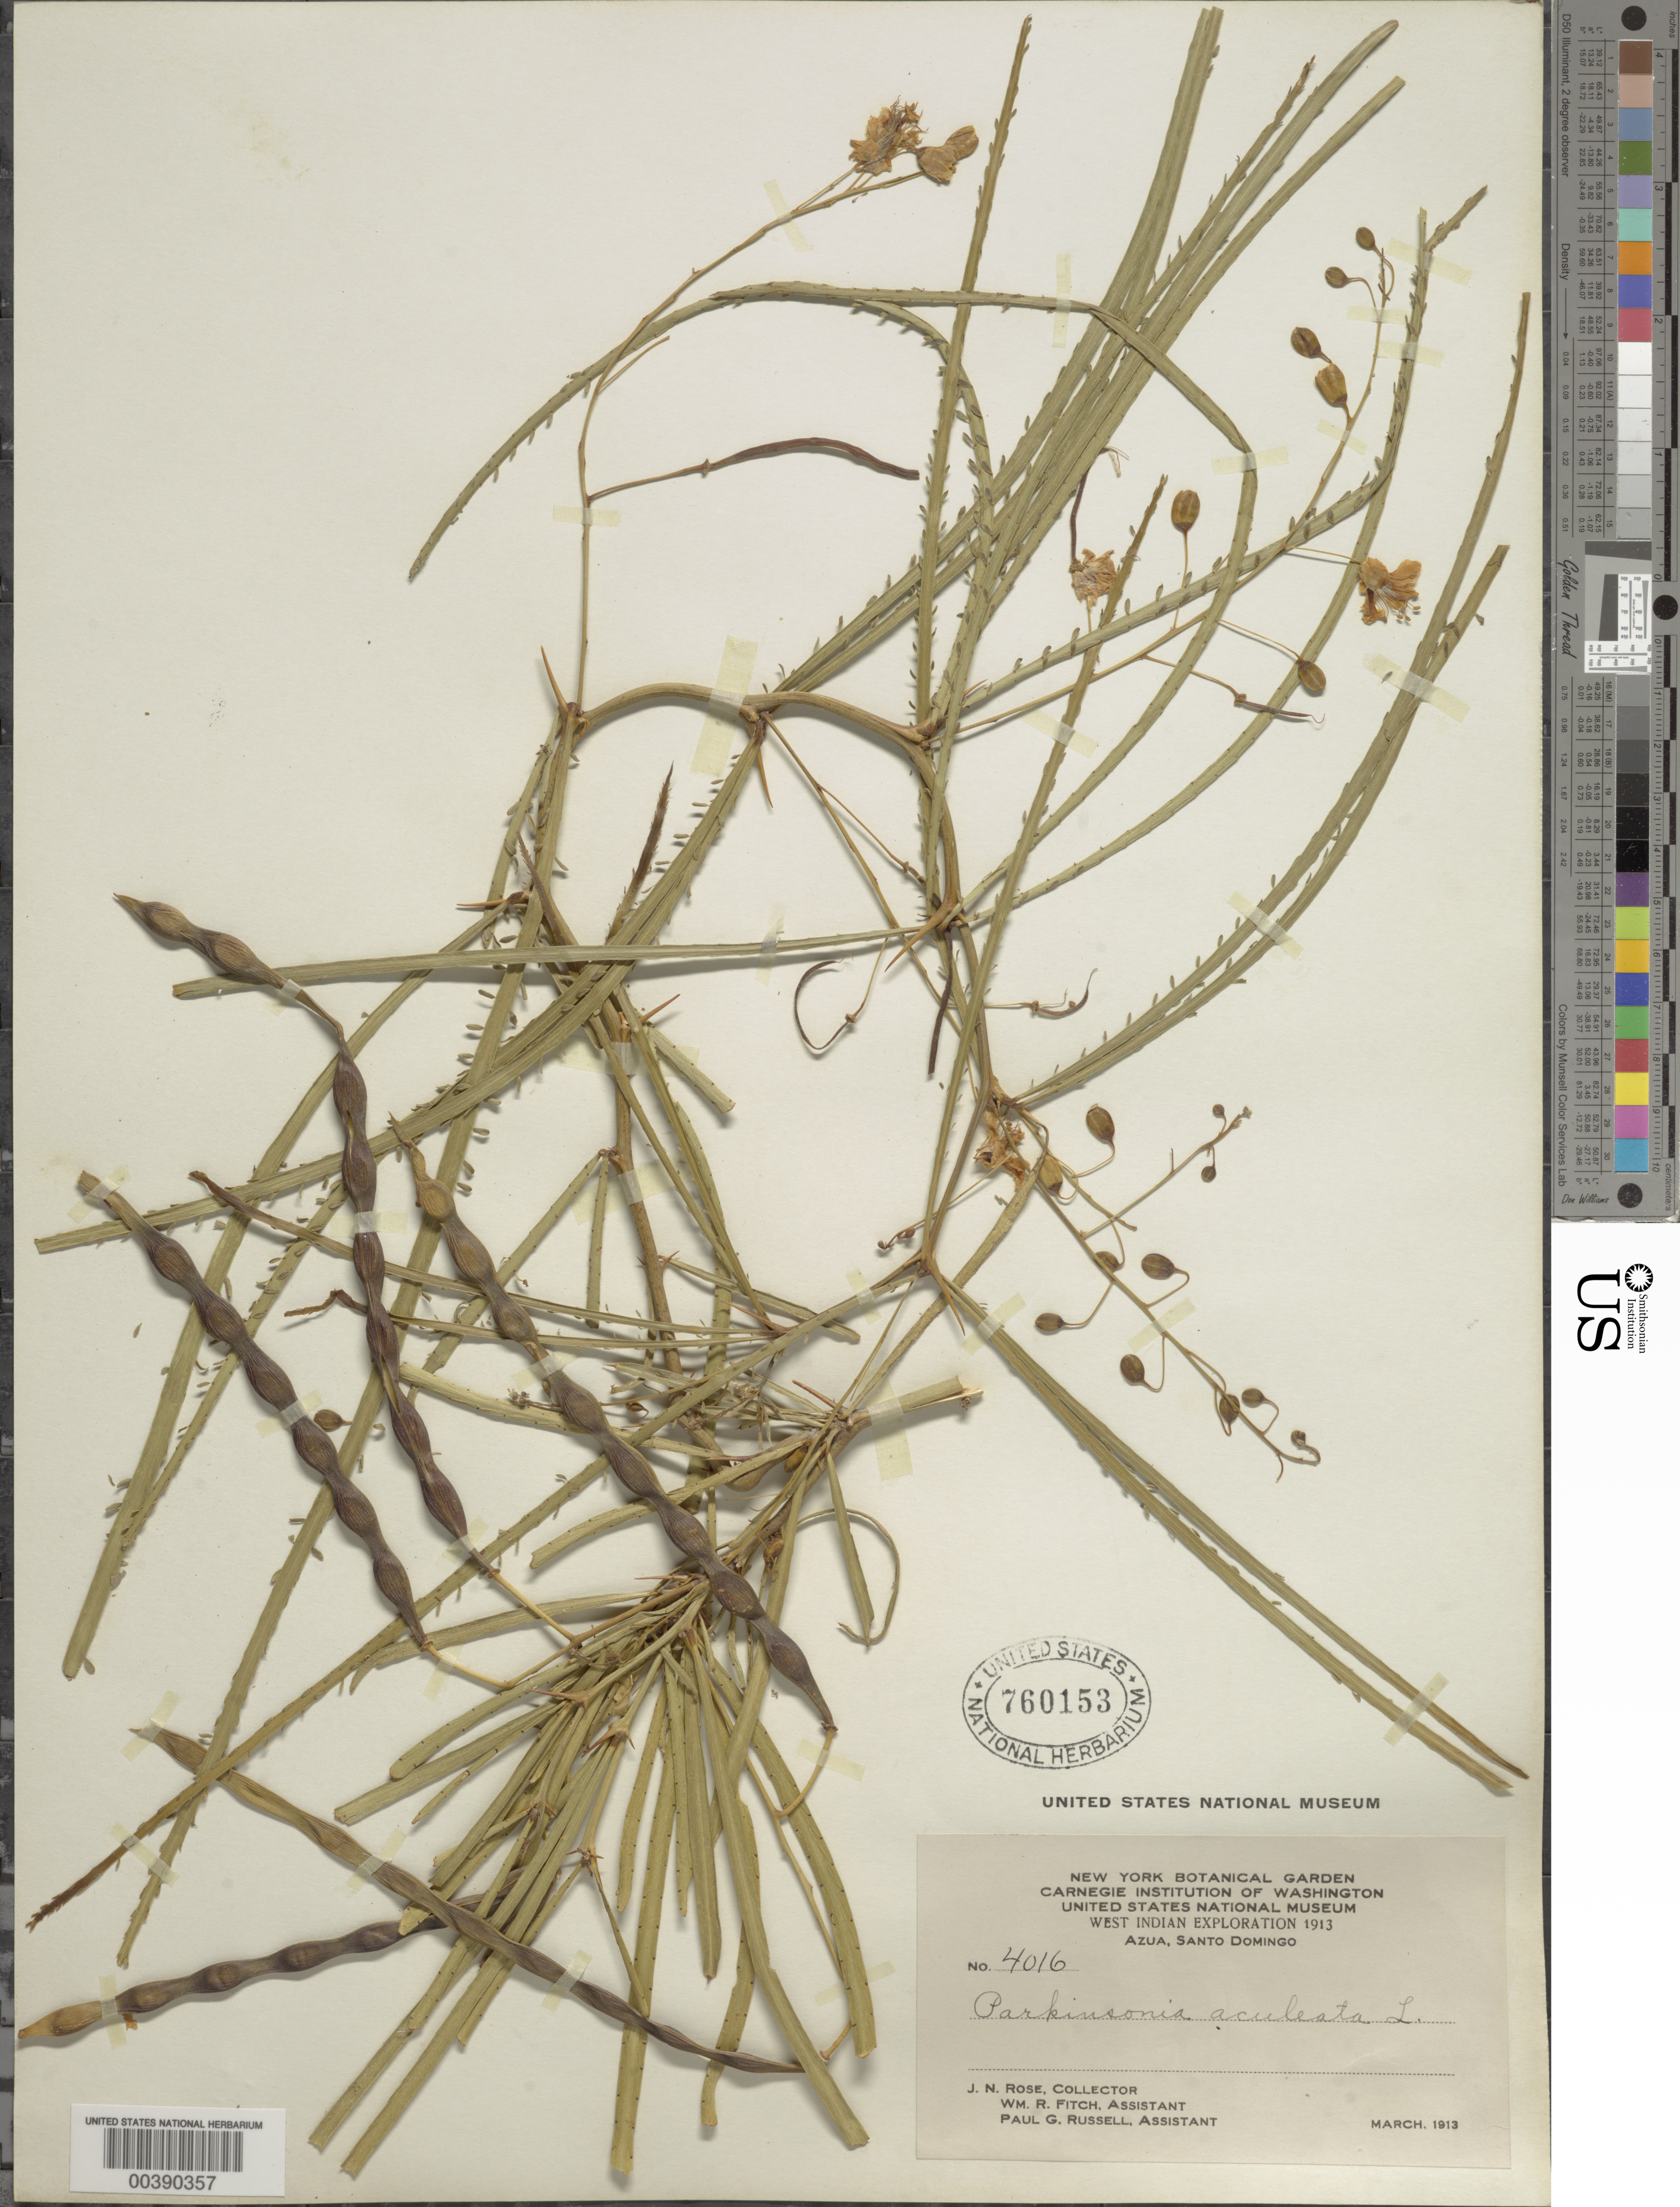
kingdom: Plantae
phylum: Tracheophyta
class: Magnoliopsida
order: Fabales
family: Fabaceae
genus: Parkinsonia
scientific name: Parkinsonia aculeata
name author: L.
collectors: J. N. Rose, W. R. Fitch & P. G. Russell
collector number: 4016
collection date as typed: Mar 1913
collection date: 1913-03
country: Dominican Republic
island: Hispaniola Island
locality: Azua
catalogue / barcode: US 760153